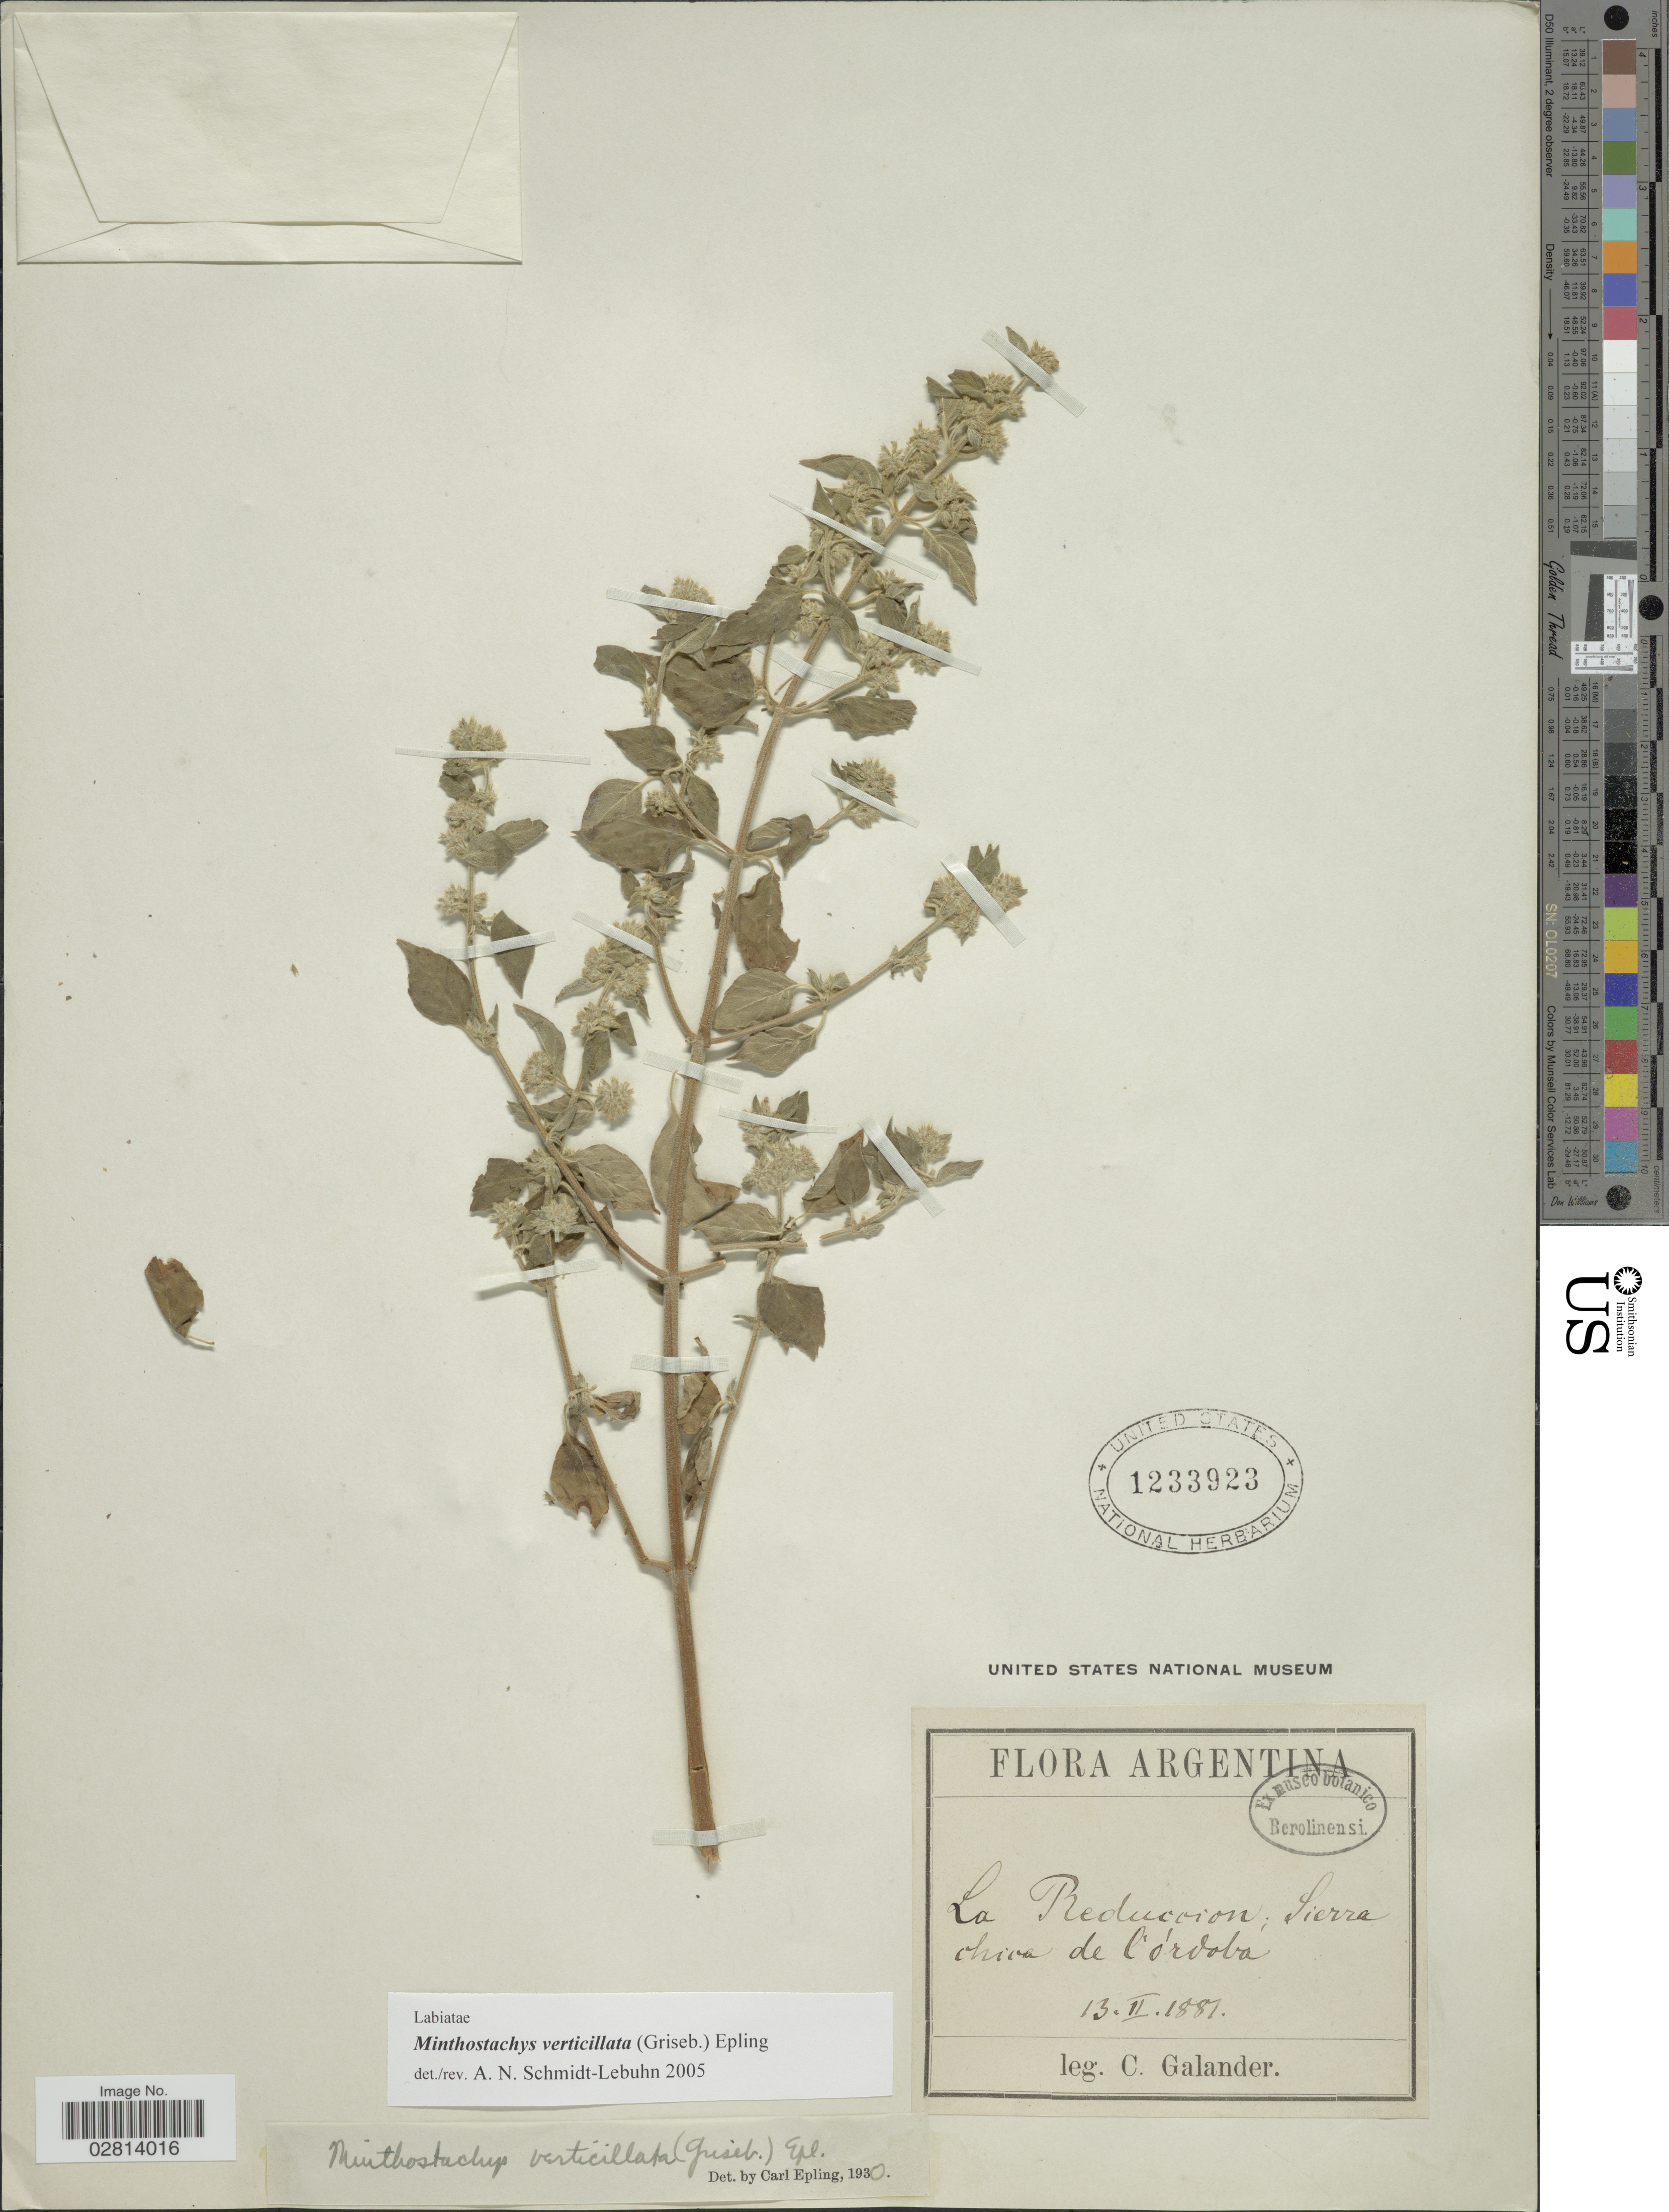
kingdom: Plantae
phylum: Tracheophyta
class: Magnoliopsida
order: Lamiales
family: Lamiaceae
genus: Minthostachys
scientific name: Minthostachys verticillata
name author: (Griseb.) Epling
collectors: C. Galander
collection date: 1881-02-13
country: Argentina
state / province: Cordoba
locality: La Reduccion; Sierra chica de Córdoba.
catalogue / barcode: US 1233923